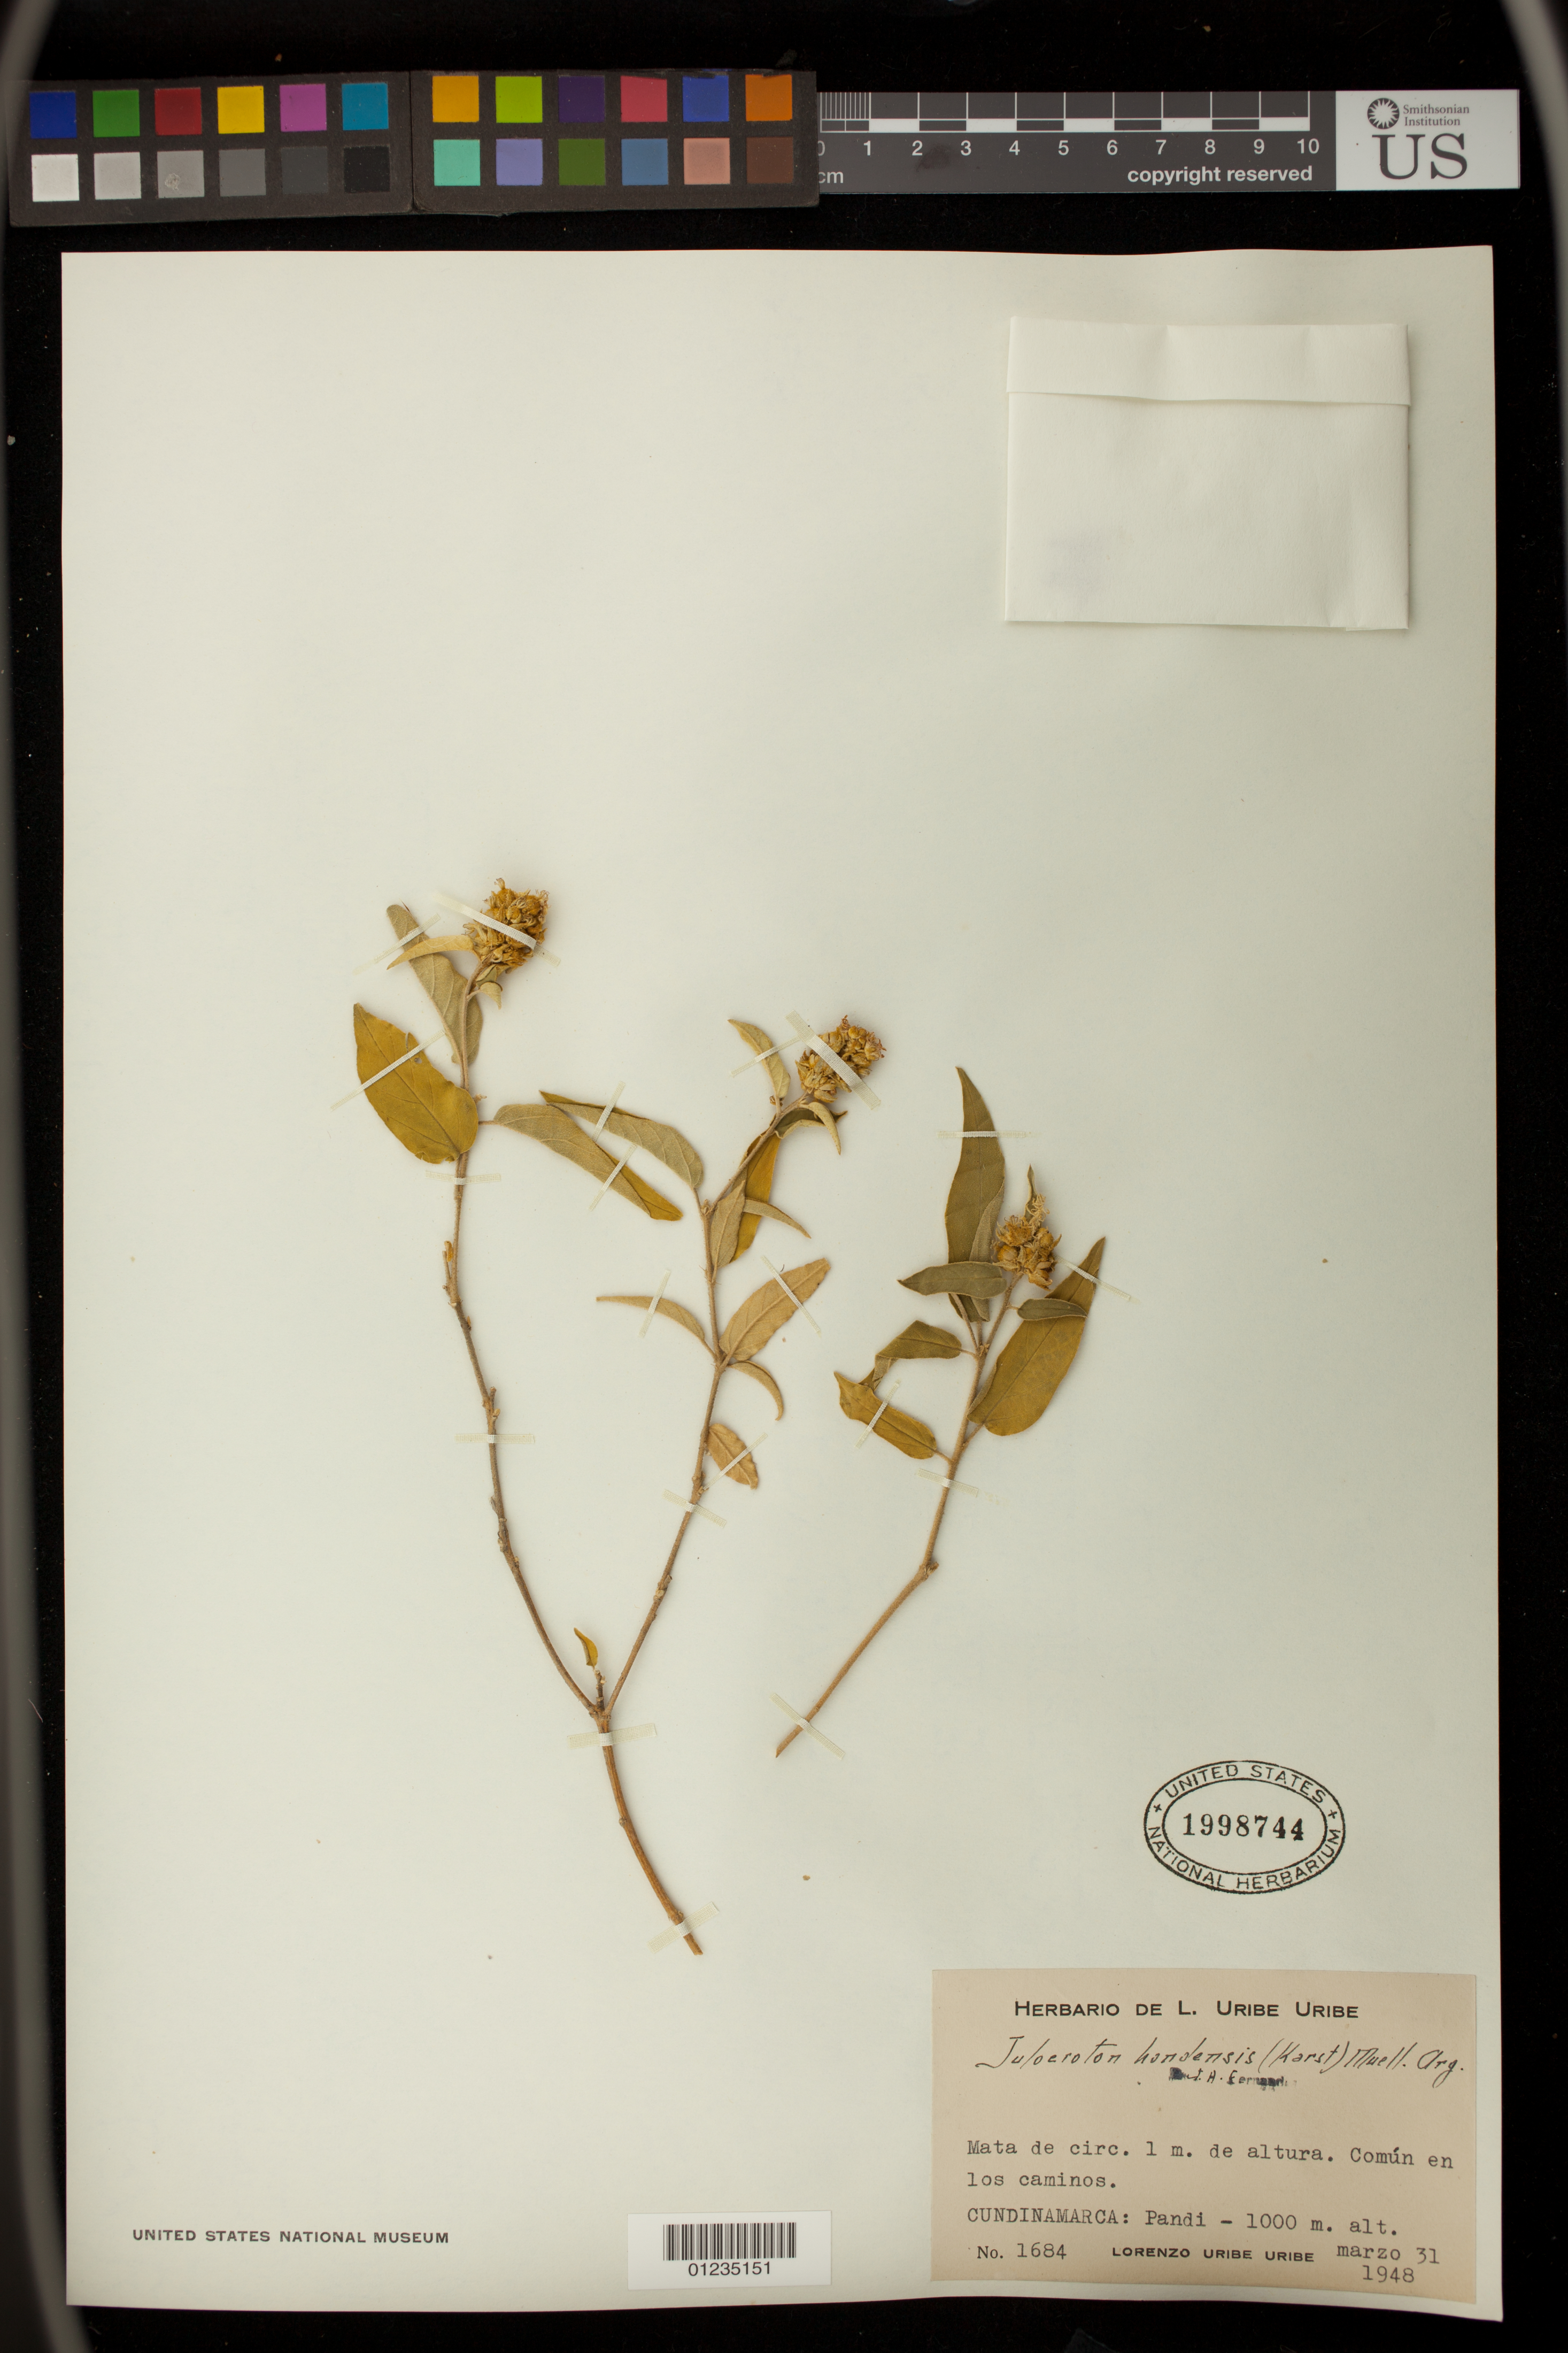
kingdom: Plantae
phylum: Tracheophyta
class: Magnoliopsida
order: Malpighiales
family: Euphorbiaceae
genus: Julocroton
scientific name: Julocroton hondensis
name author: (Karst.) Müll. Arg.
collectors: L. Uribe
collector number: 1684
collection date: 1948-03-31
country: Colombia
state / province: Cundinamarca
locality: Pandi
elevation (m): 1000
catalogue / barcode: US 1998744